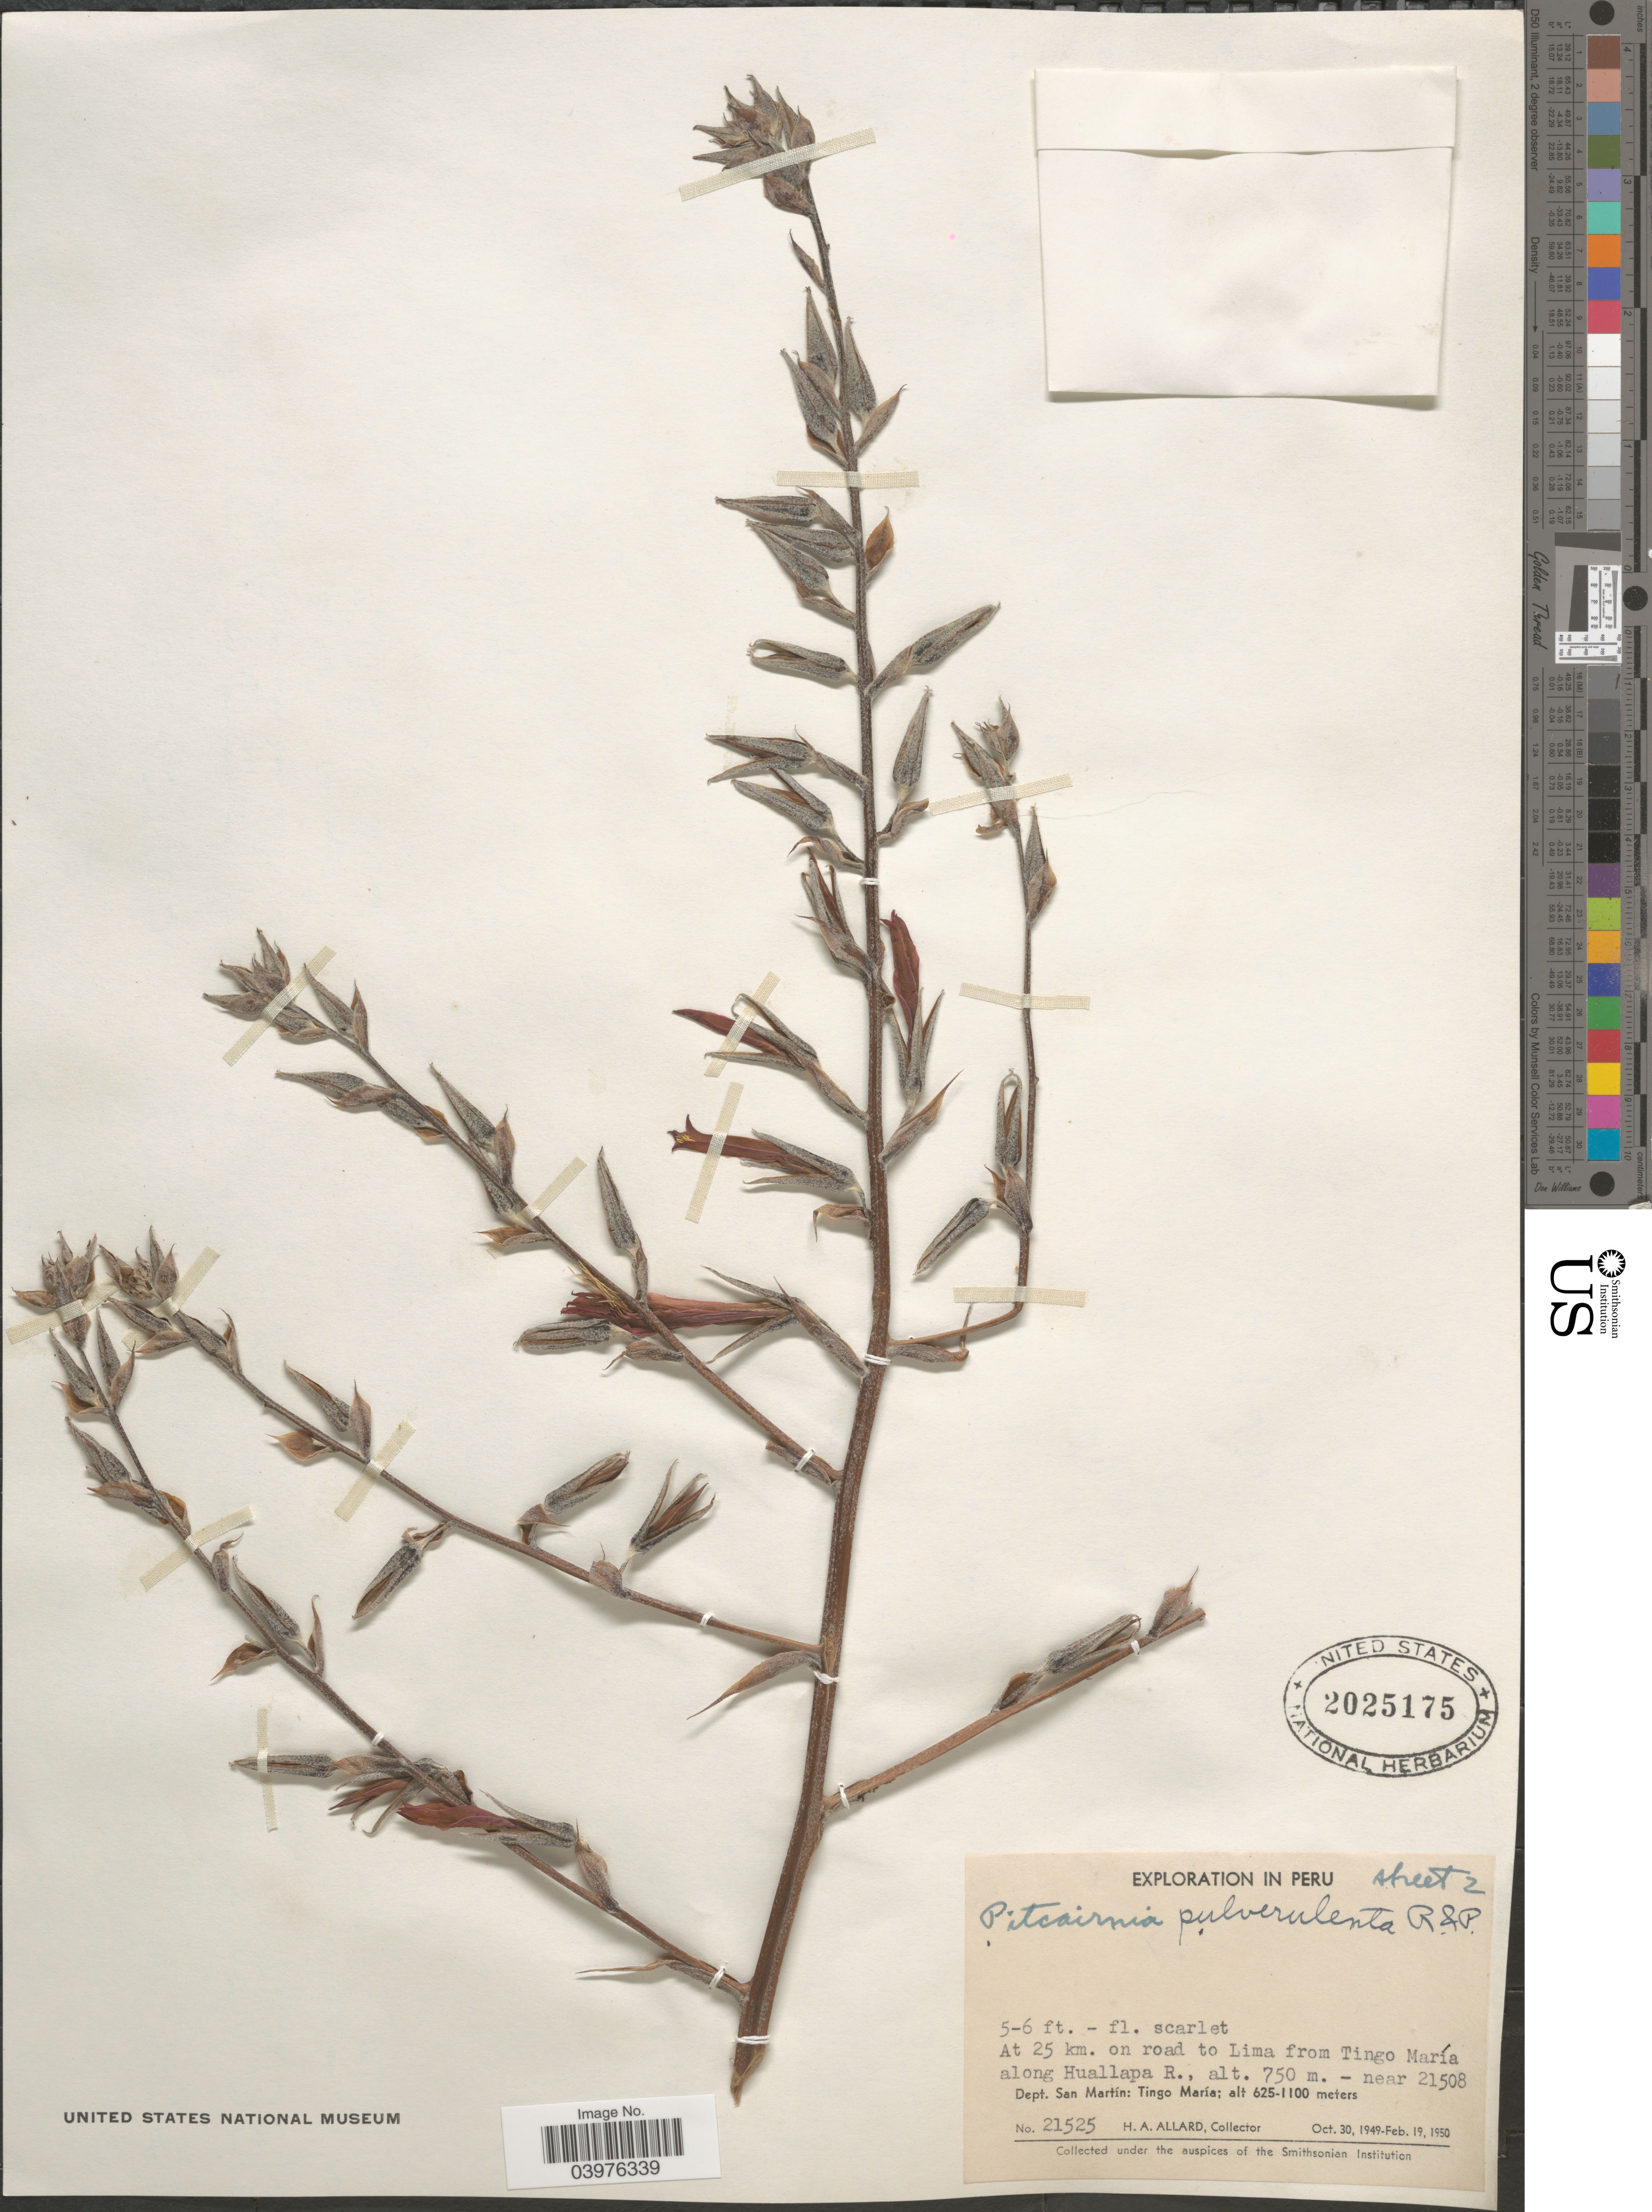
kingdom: Plantae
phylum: Tracheophyta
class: Liliopsida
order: Poales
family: Bromeliaceae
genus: Pitcairnia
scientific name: Pitcairnia pulverulenta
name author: Ruiz & Pav.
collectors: H. A. Allard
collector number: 21525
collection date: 1949-10-30/1950-02-19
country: Peru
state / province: San Martín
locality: At 25 km. on road to Lima from Tingo María along Huallapa R., near 21508. Dept. San Martín: Tingo María.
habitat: on road along river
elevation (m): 750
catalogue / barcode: US 2025175